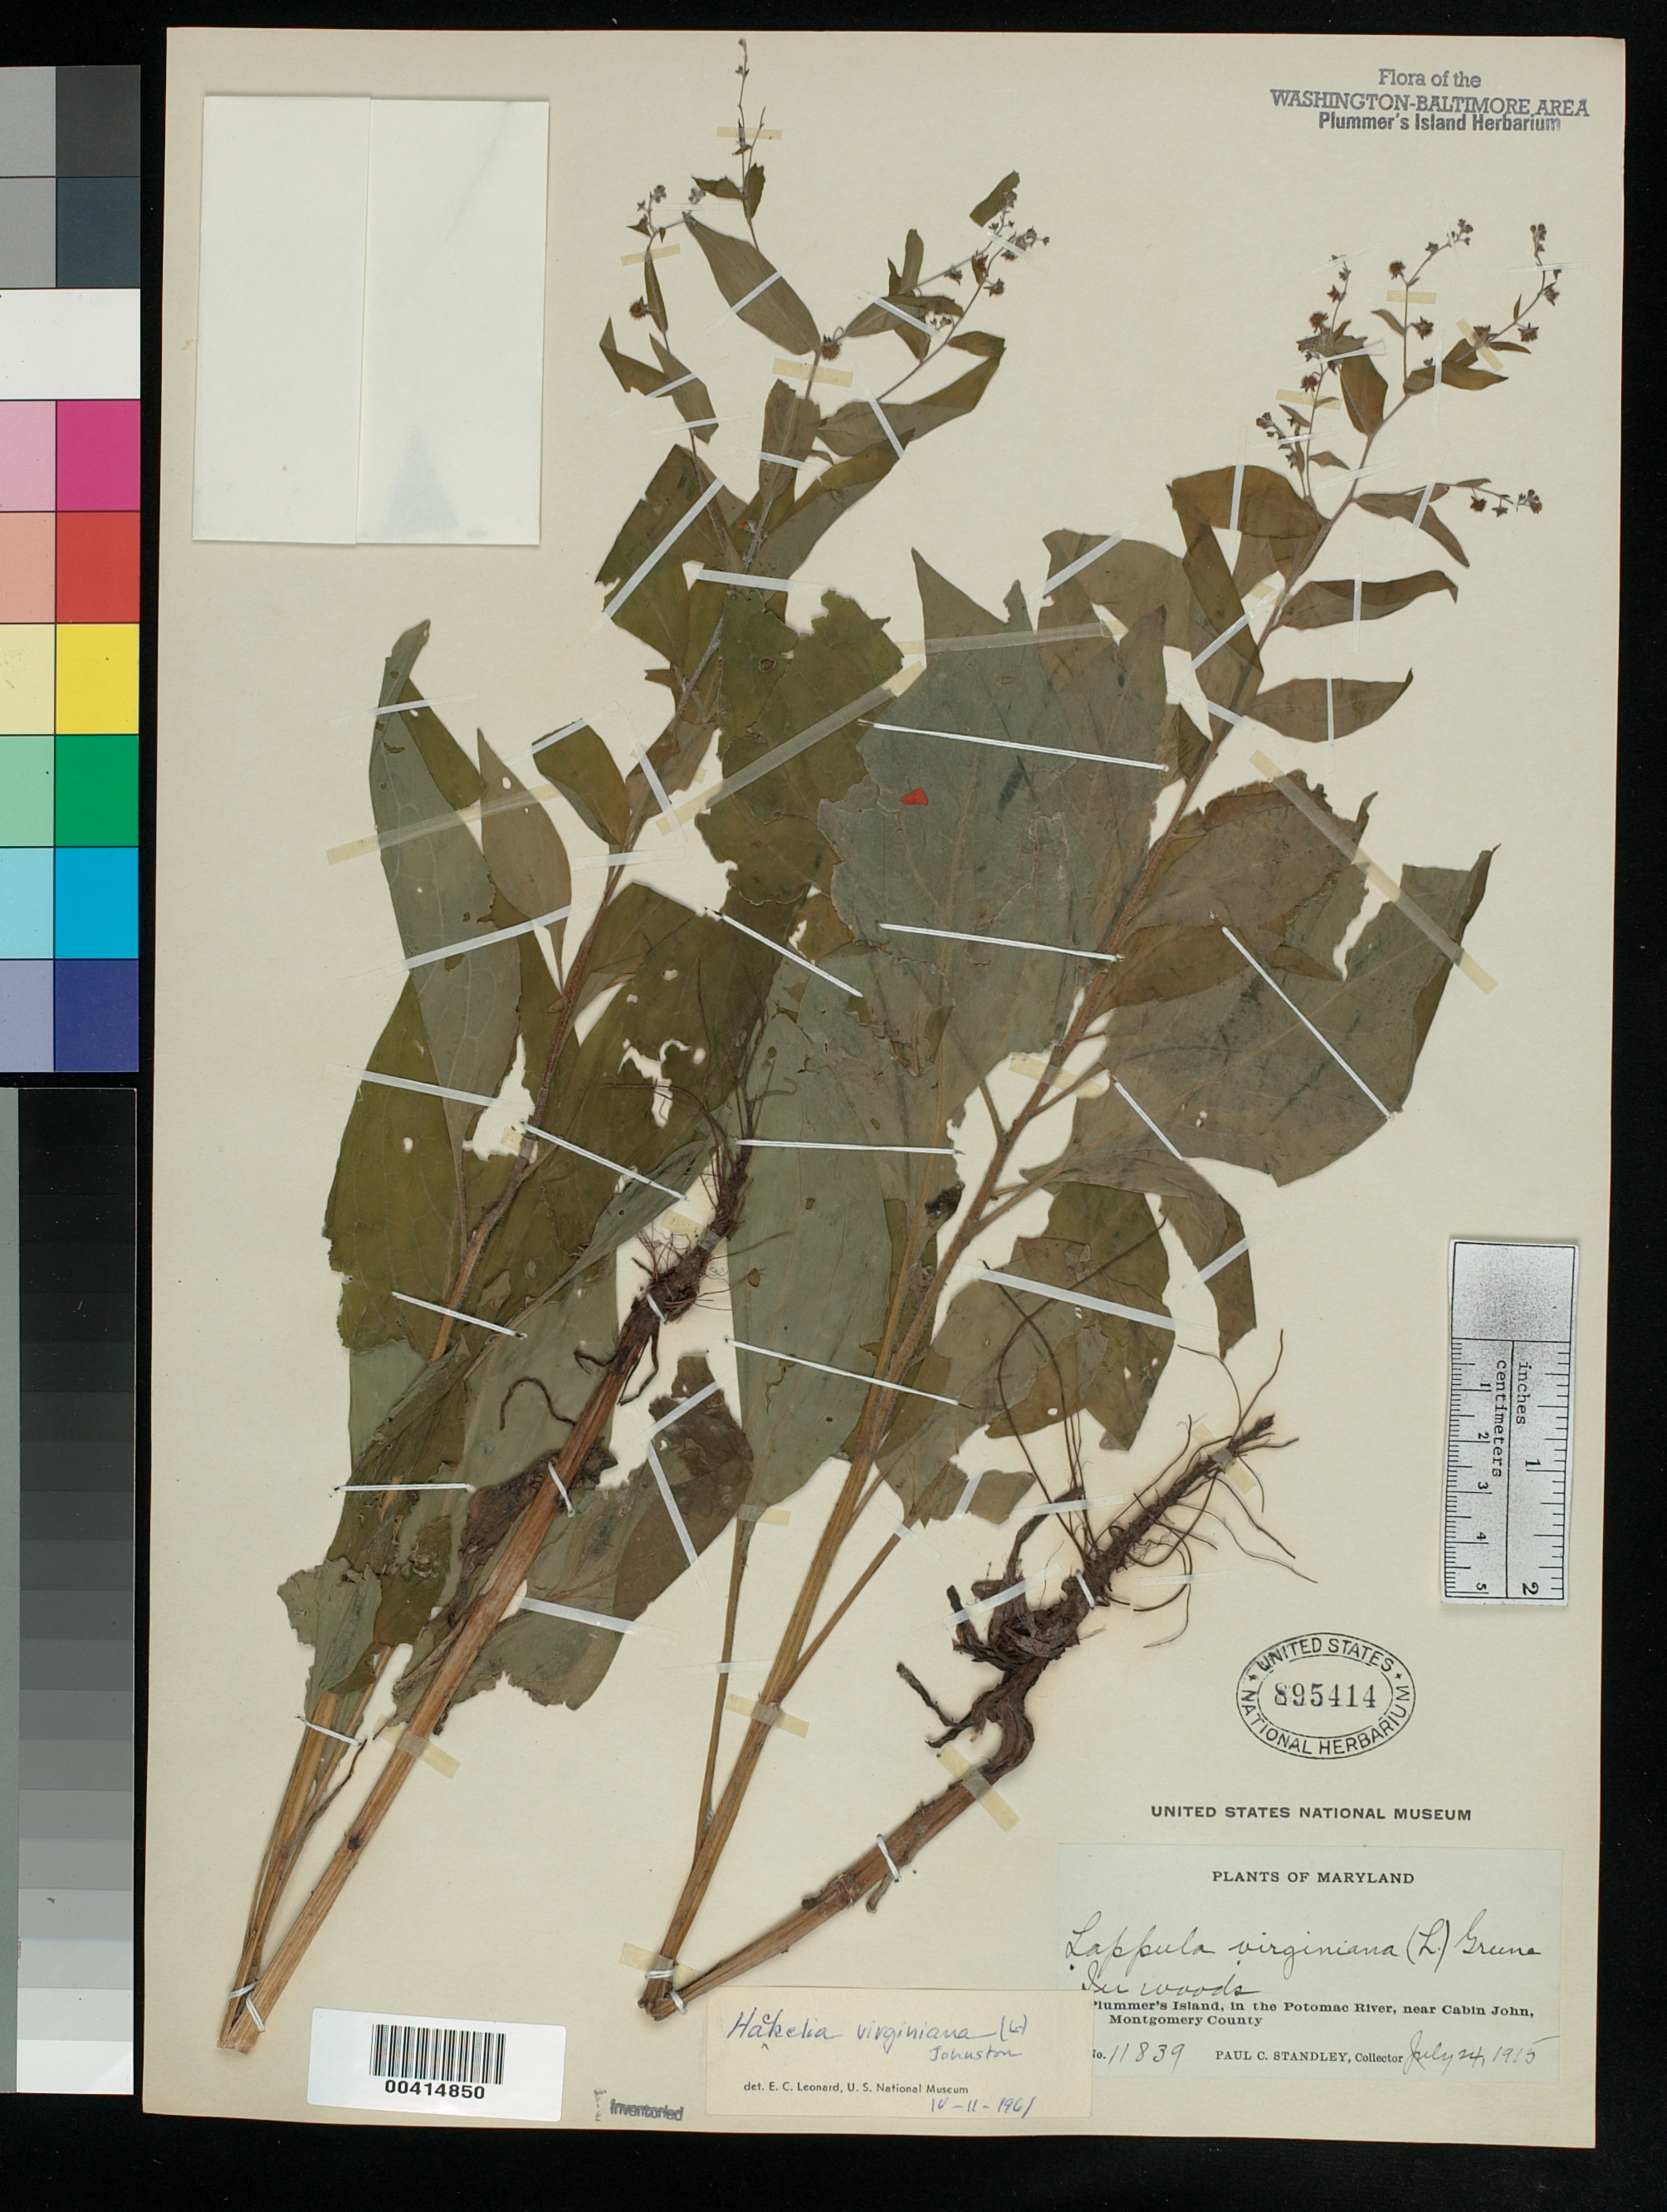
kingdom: Plantae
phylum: Tracheophyta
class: Magnoliopsida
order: Boraginales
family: Boraginaceae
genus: Hackelia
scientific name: Hackelia virginiana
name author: (L.) I.M. Johnst.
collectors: P. C. Standley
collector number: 11839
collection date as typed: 24 Jul 1915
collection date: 1915-07-24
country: United States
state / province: Maryland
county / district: Montgomery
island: Plummers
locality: Plummer's Island C. & O. Canal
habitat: In woods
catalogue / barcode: US 895414